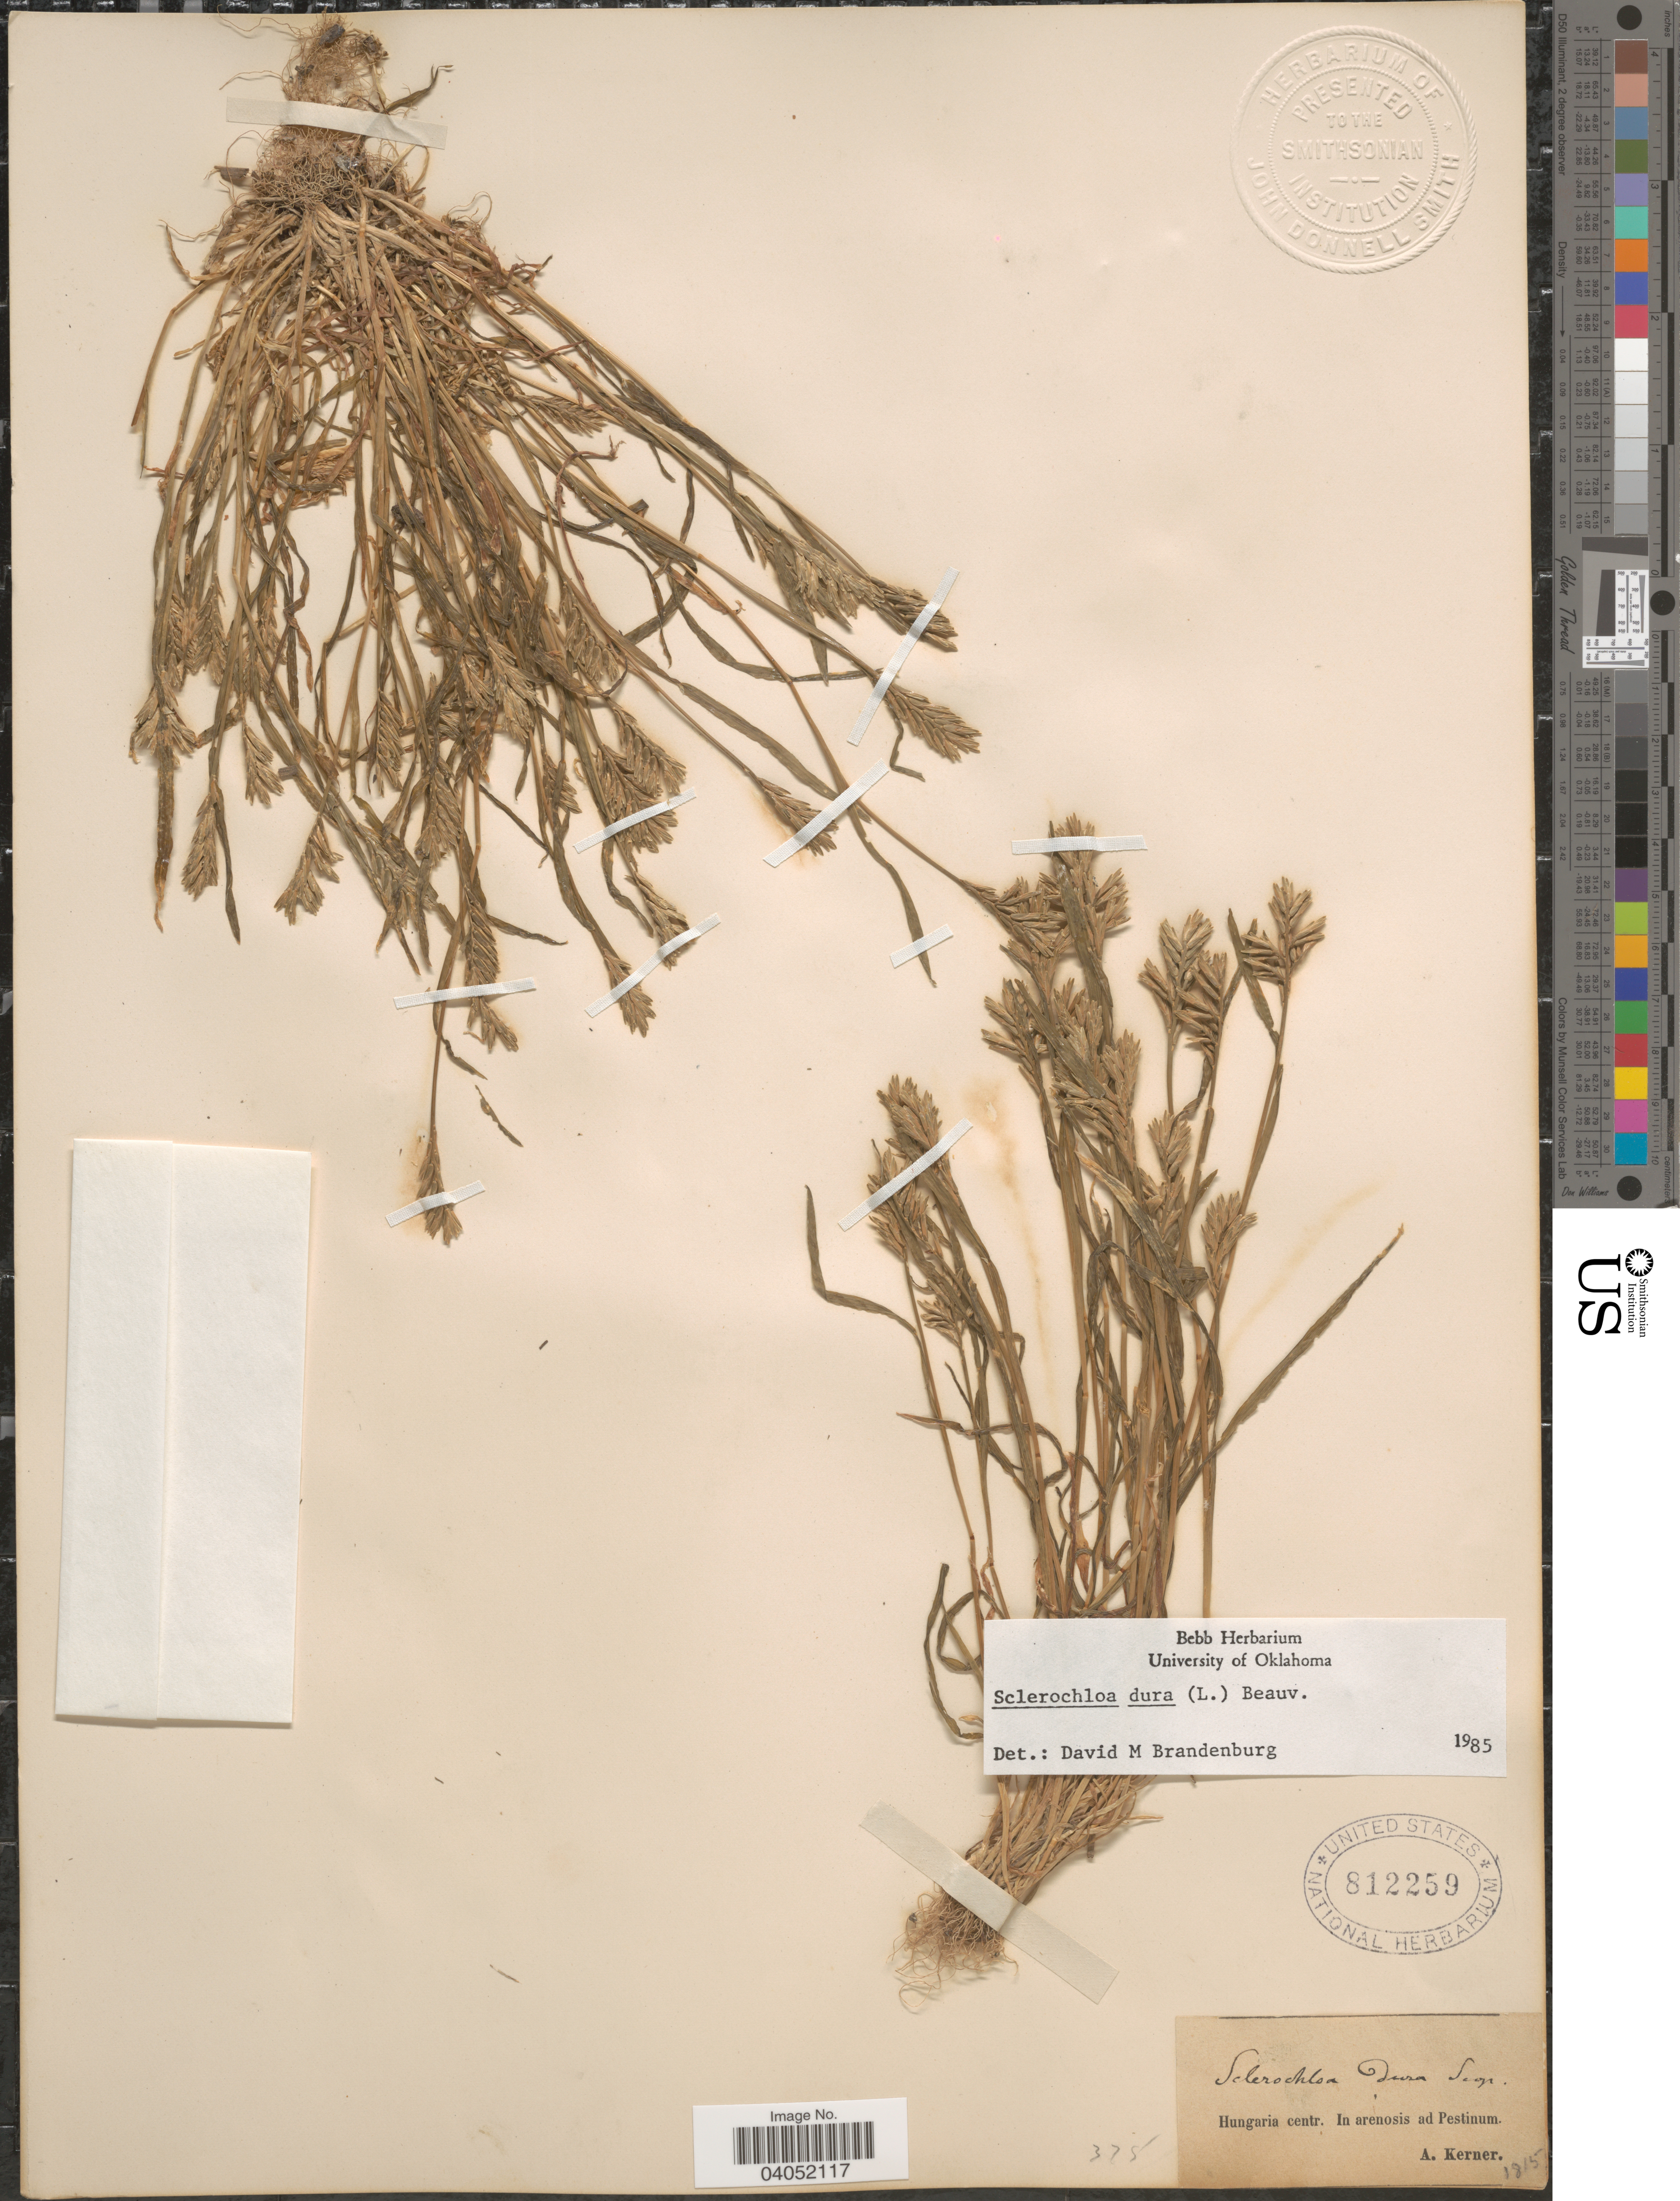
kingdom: Plantae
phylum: Tracheophyta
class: Liliopsida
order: Poales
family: Poaceae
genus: Sclerochloa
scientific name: Sclerochloa dura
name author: (L.) P. Beauv.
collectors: A. Kerner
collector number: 1815?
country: Hungary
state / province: Pest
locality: Hungaria centr. In arenosis ad Pestinum.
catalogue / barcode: US 812259